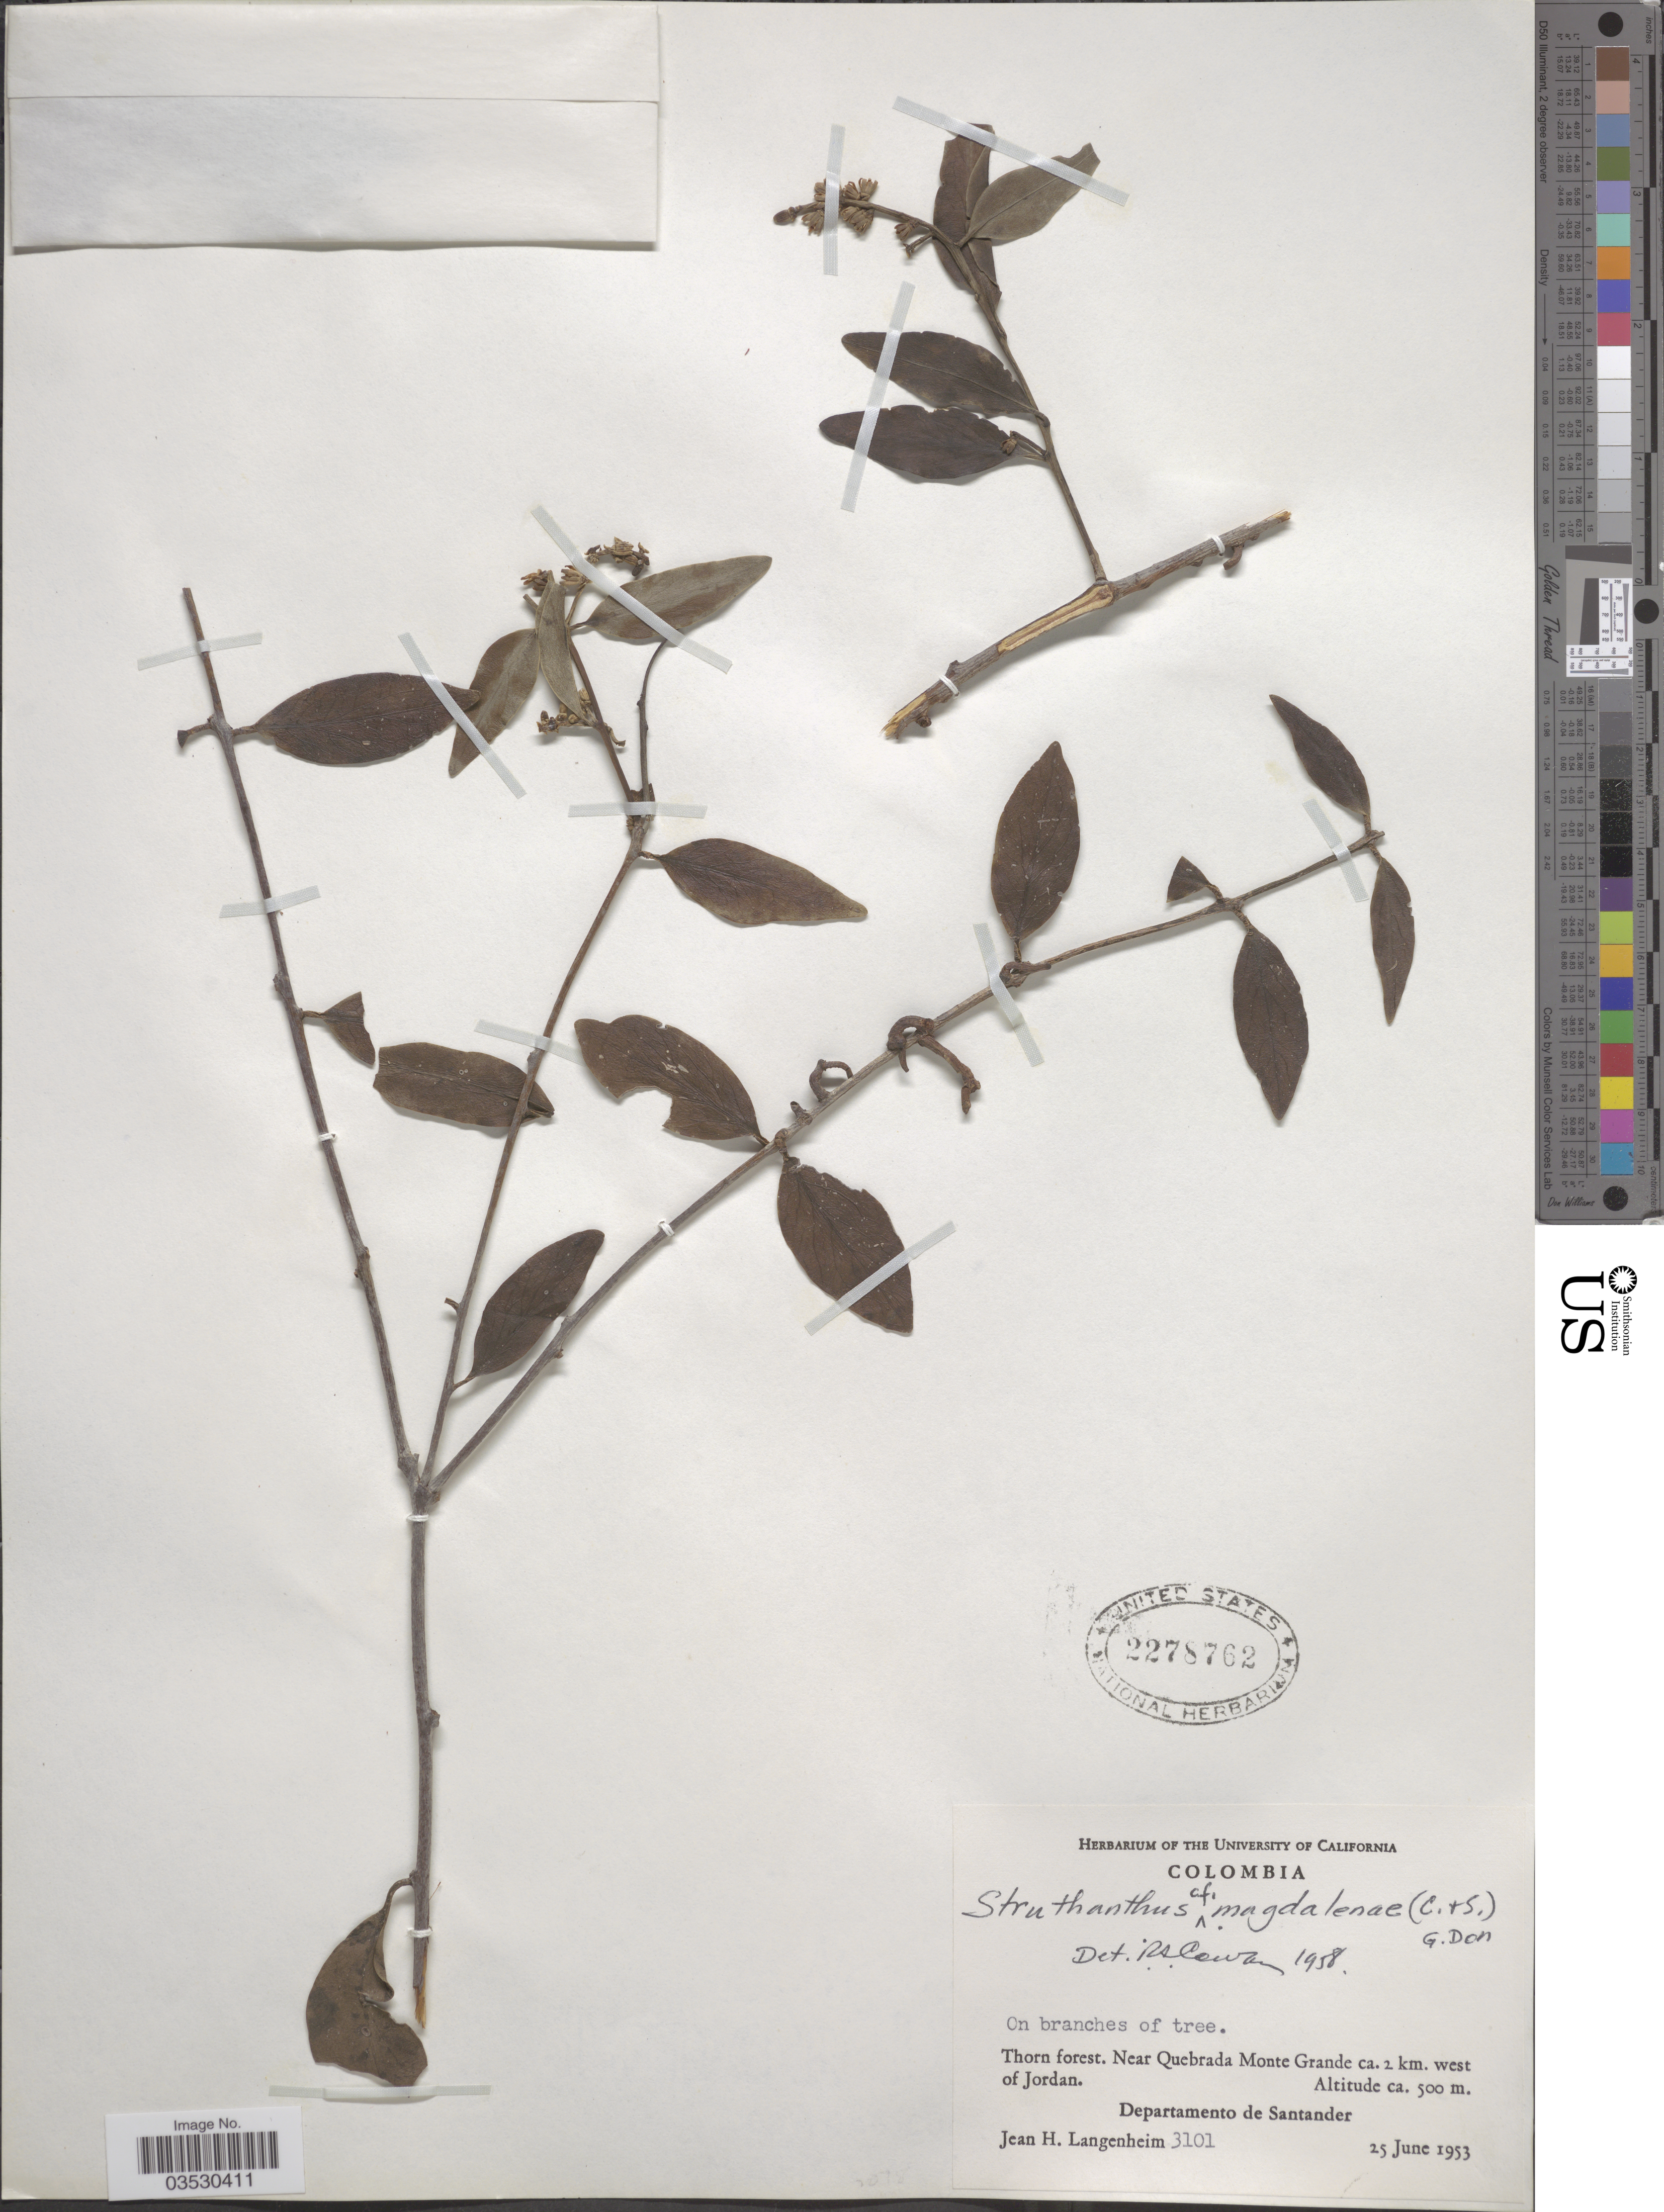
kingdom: Plantae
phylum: Tracheophyta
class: Magnoliopsida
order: Santalales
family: Loranthaceae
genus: Struthanthus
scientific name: Struthanthus magdalenae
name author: (Cham. & Schltdl.) G. Don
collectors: J. H. Langenheim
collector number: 3101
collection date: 1953-06-25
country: Colombia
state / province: Santander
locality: Near Quebrada Monte Grande ca. 2 km. west of Jordan. Departamento de Santander.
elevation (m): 500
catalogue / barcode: US 2278762